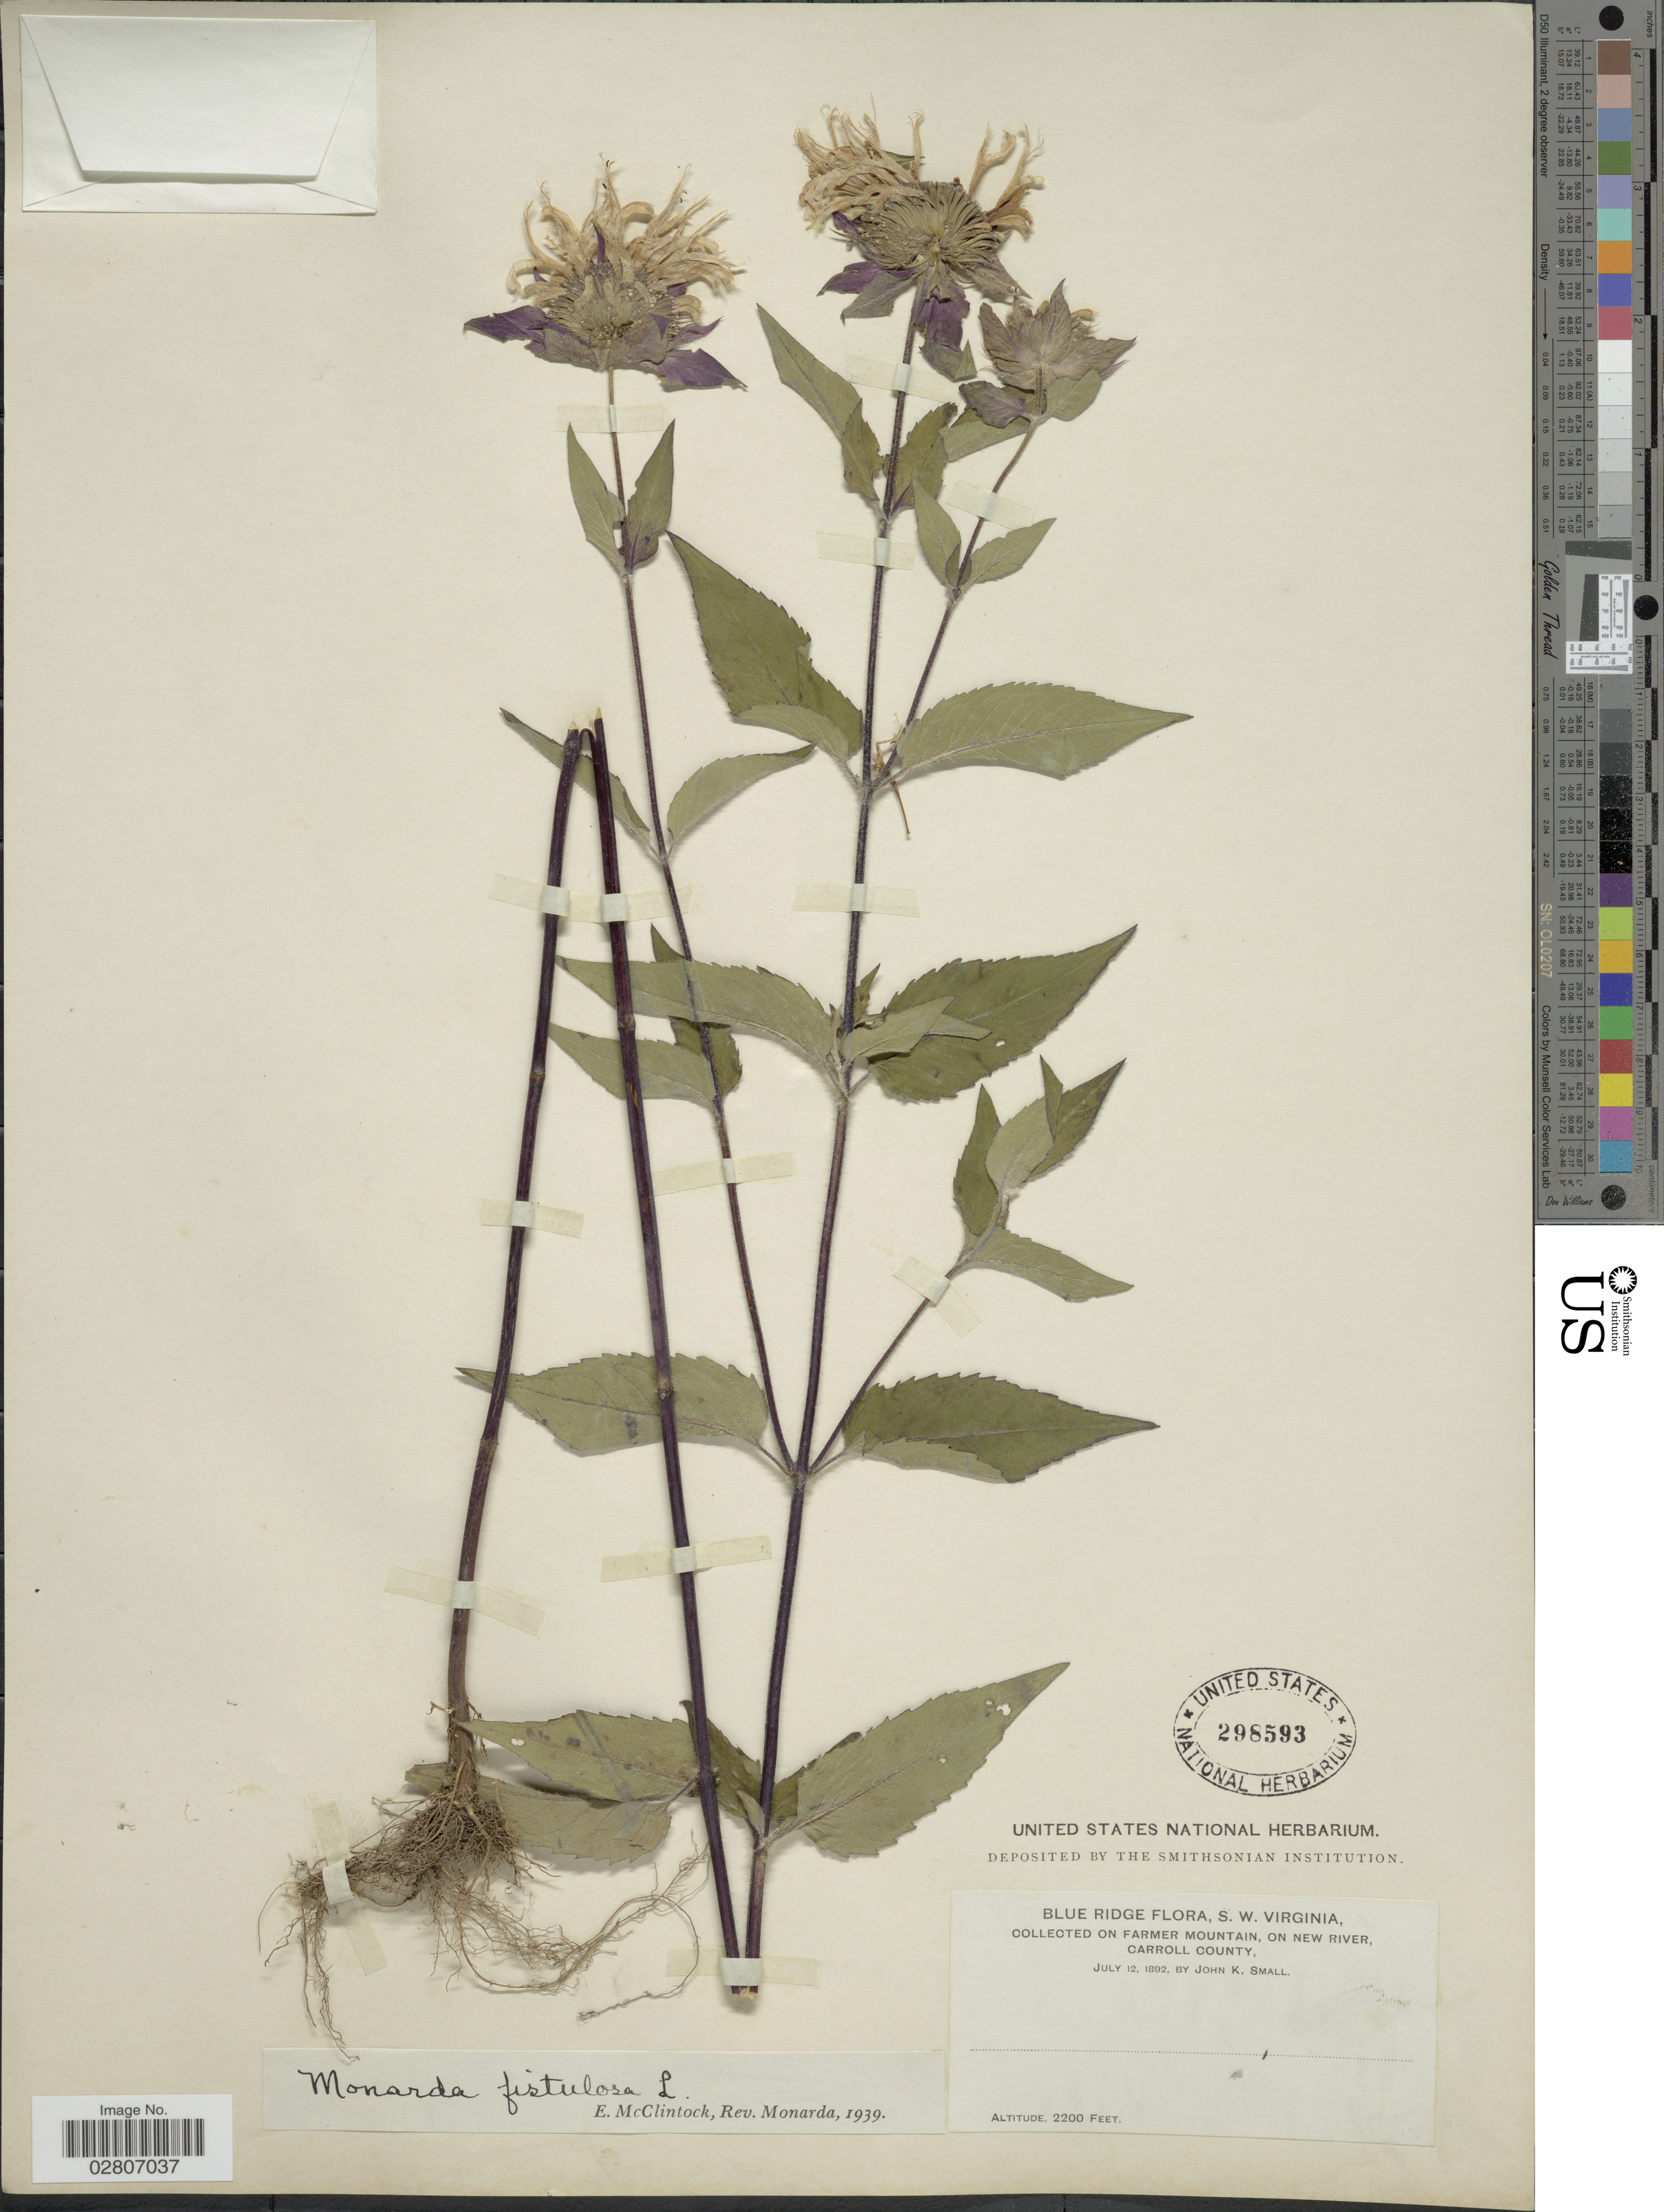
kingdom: Plantae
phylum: Tracheophyta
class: Magnoliopsida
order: Lamiales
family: Lamiaceae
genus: Monarda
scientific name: Monarda fistulosa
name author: L.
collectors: J. K. Small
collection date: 1892-07-12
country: United States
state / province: Virginia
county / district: Carroll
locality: Blue Ridge, S.W. Virginia. On farmer mountain, on New River, Carroll County.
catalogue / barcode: US 298593